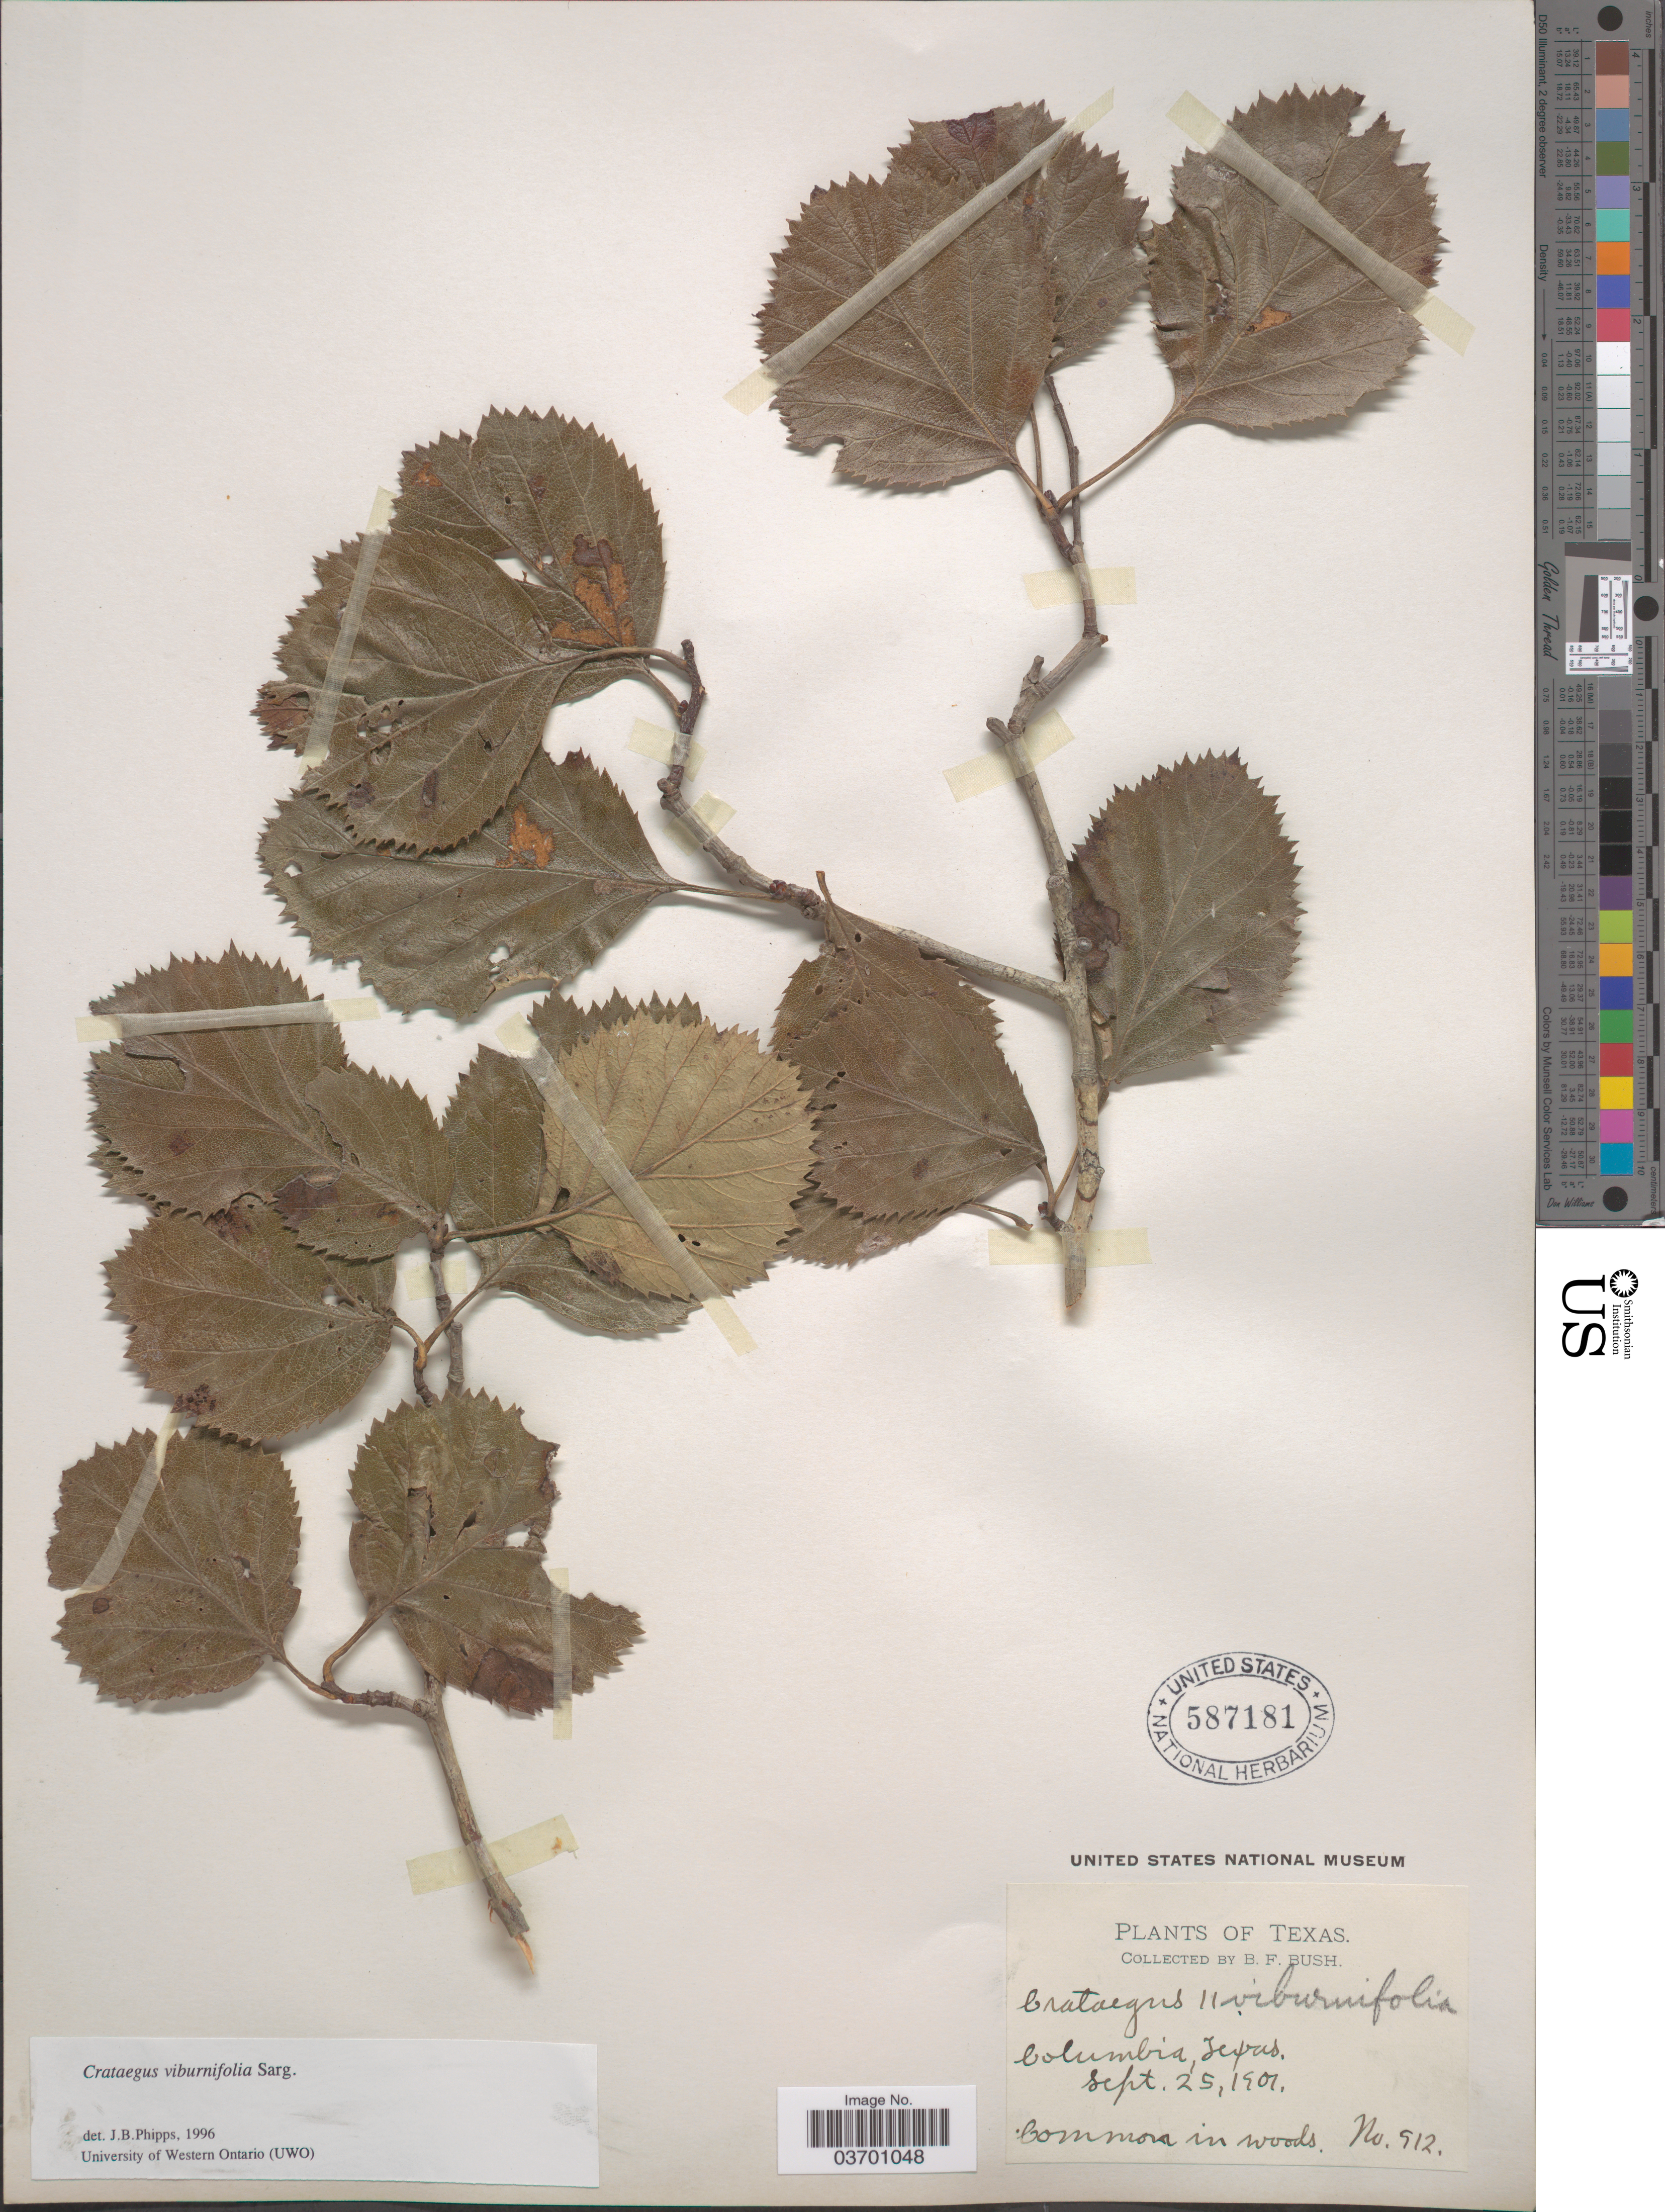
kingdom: Plantae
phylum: Tracheophyta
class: Magnoliopsida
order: Rosales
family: Rosaceae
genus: Crataegus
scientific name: Crataegus mollis var. viburnifolia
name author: (Sarg.) Lance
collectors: B. F. Bush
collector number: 912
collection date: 1901-09-25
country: United States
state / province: Texas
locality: Columbia.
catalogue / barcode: US 587181